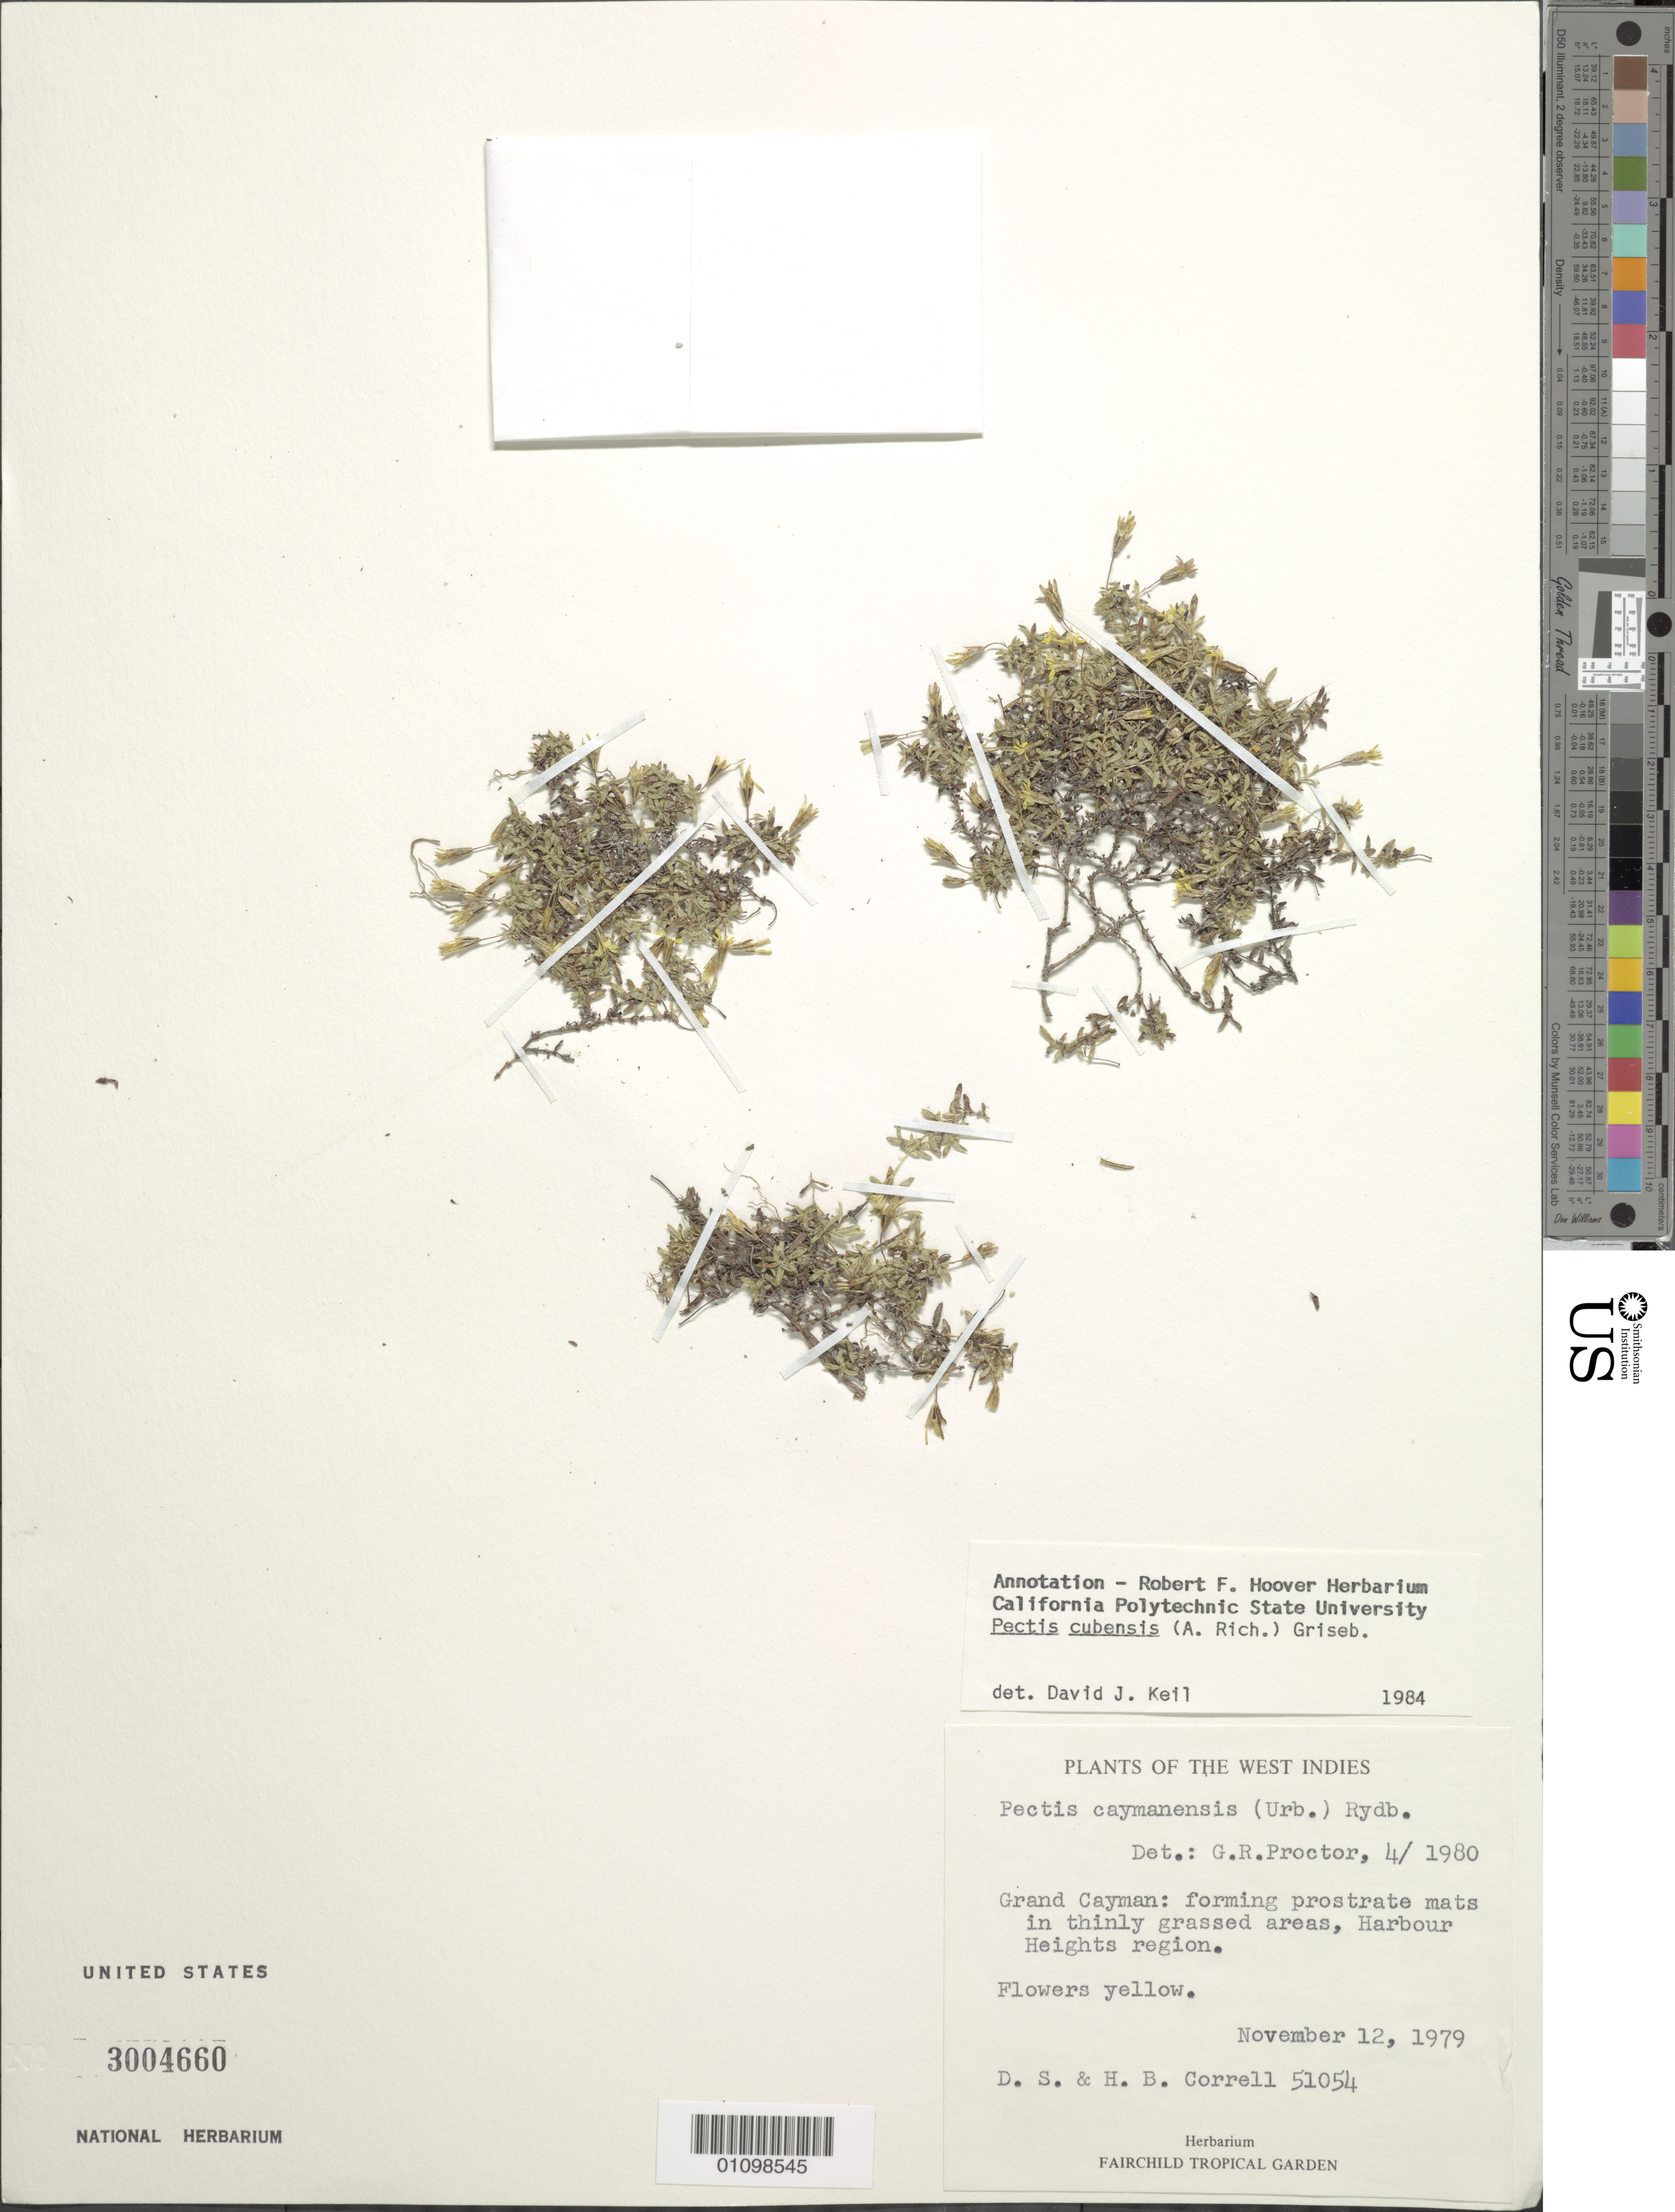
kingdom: Plantae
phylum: Tracheophyta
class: Magnoliopsida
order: Asterales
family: Asteraceae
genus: Pectis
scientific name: Pectis cubensis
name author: (A. Rich.) Griseb.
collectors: D. S. Correll & H. Correll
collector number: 51054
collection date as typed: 12 Nov 1979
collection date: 1979-11-12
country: Cayman Islands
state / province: Georgetown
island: Grand Cayman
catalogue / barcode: US 3004660